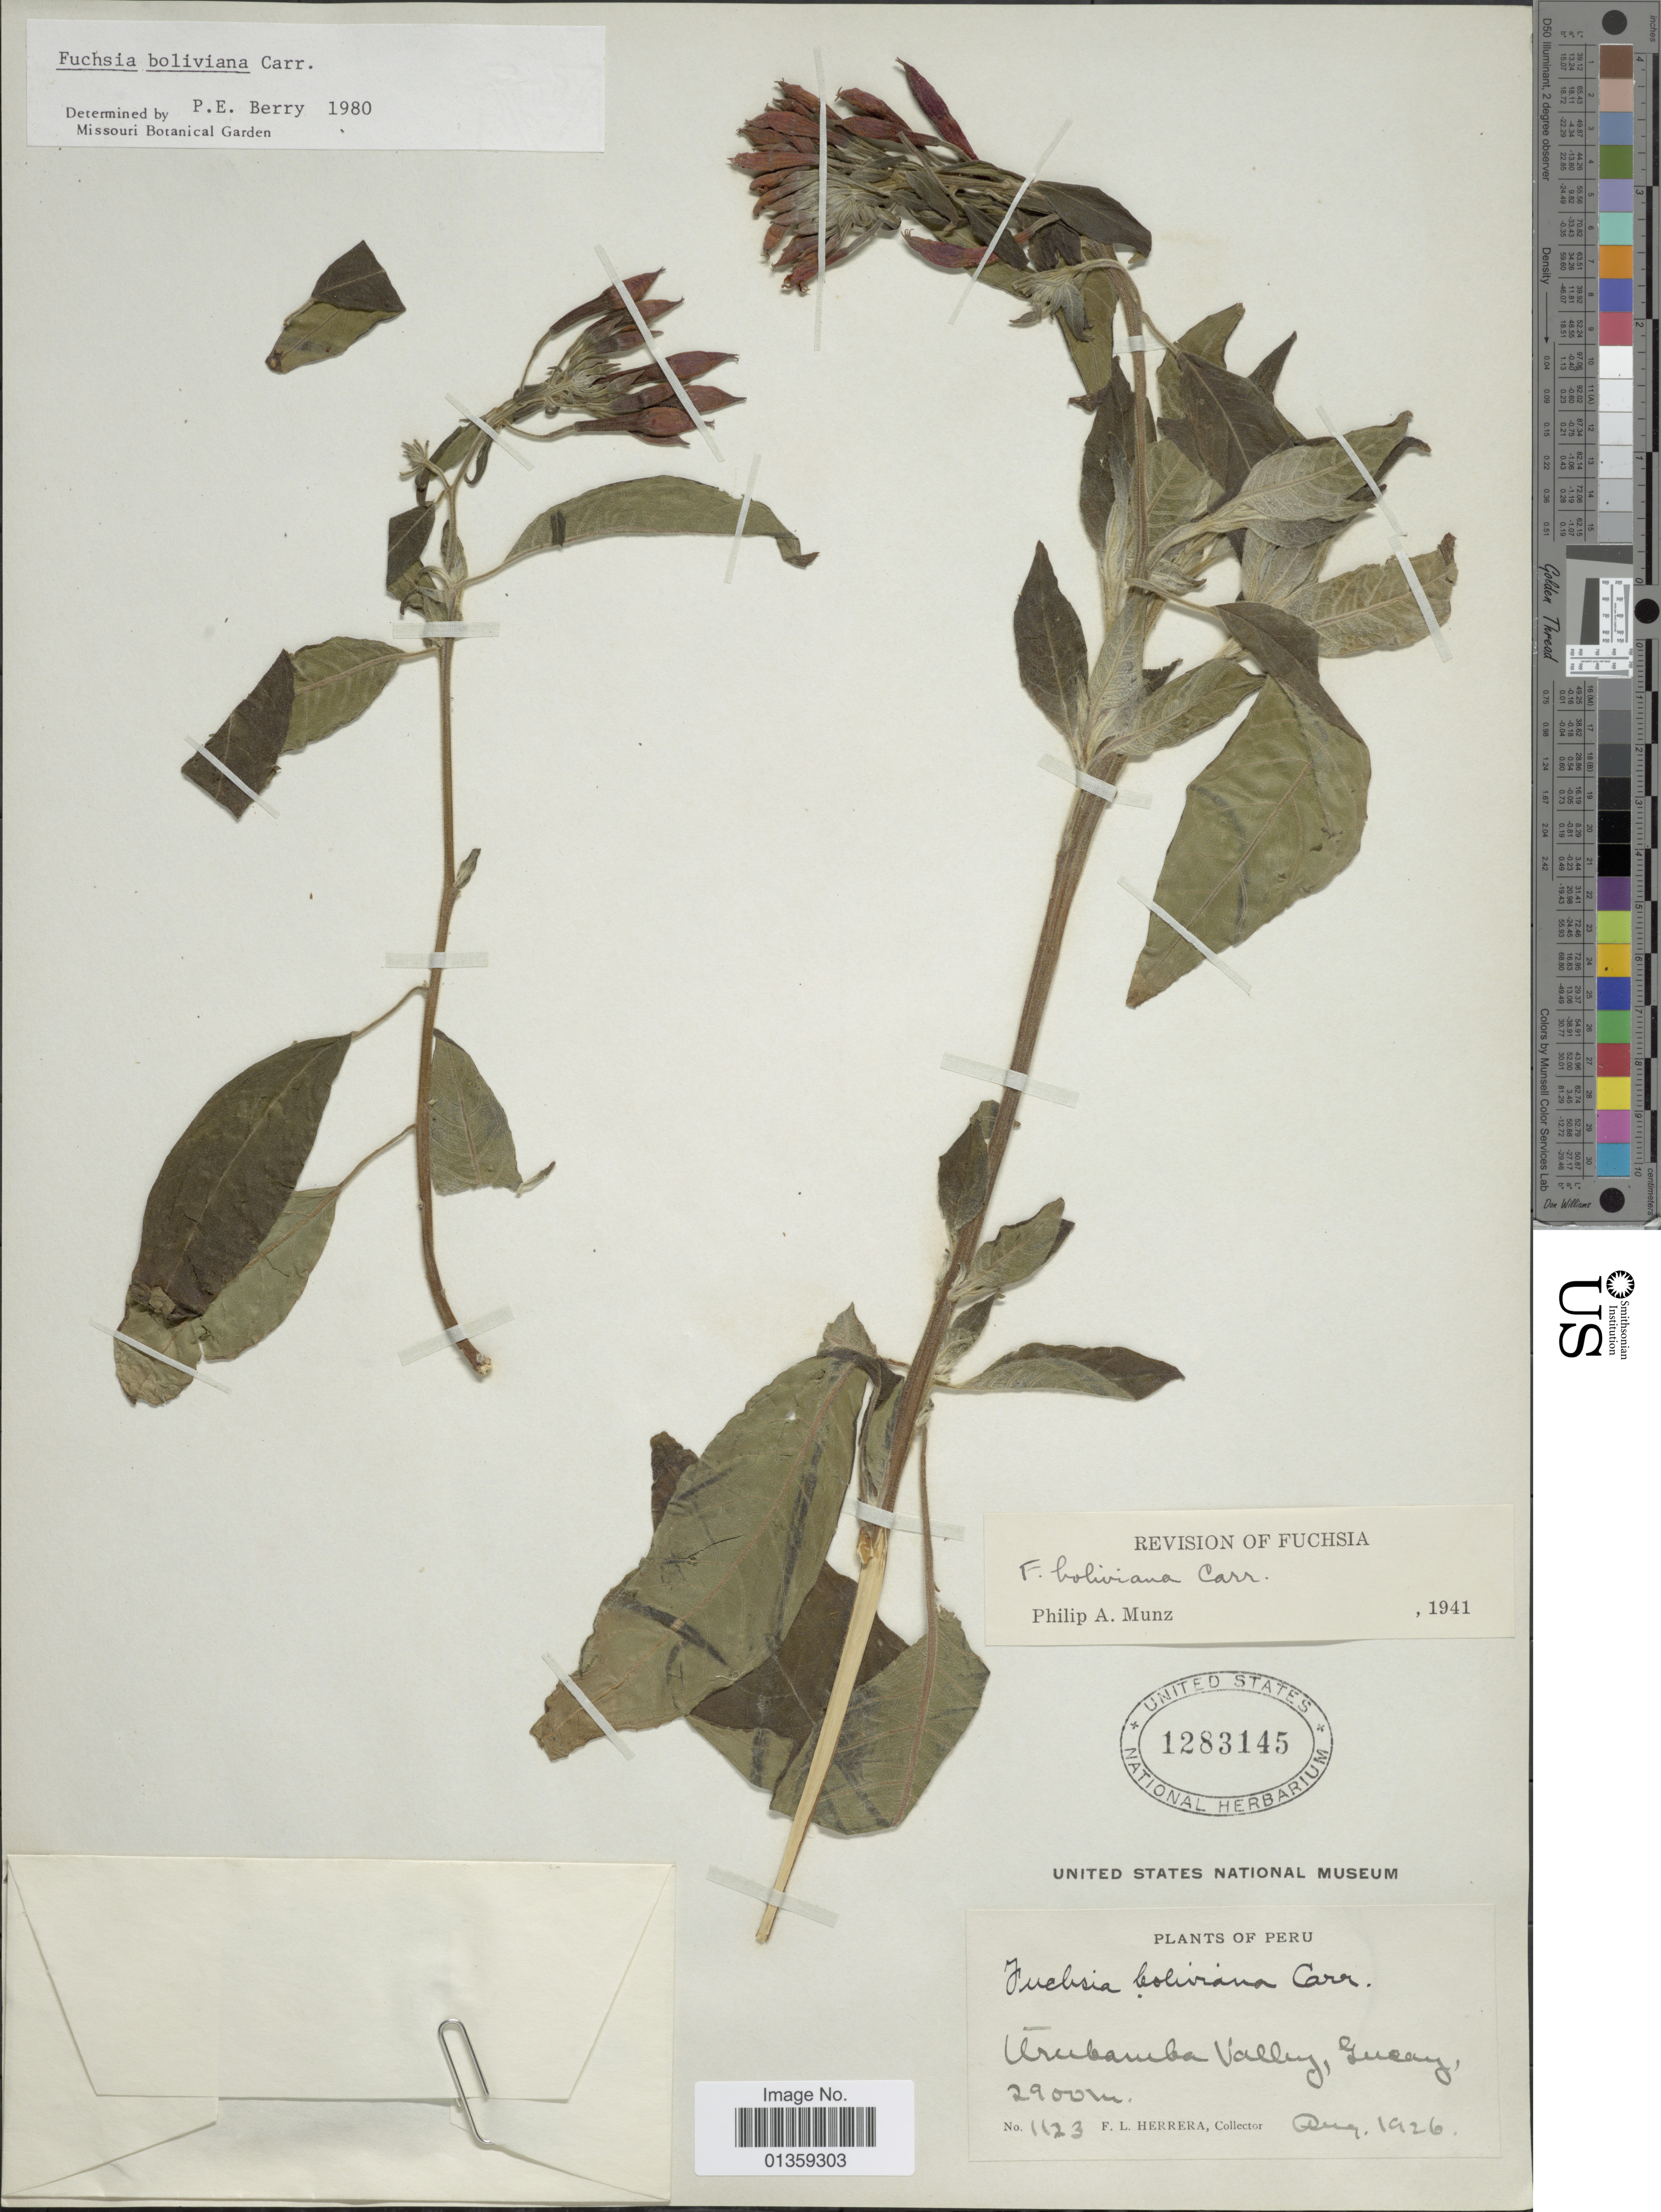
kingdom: Plantae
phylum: Tracheophyta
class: Magnoliopsida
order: Myrtales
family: Onagraceae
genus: Fuchsia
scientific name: Fuchsia boliviana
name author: Carrière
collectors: F. L. Herrera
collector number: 1123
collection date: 1926-08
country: Peru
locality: Urubamba Valley, Cucay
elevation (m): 2900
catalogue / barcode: US 1283145